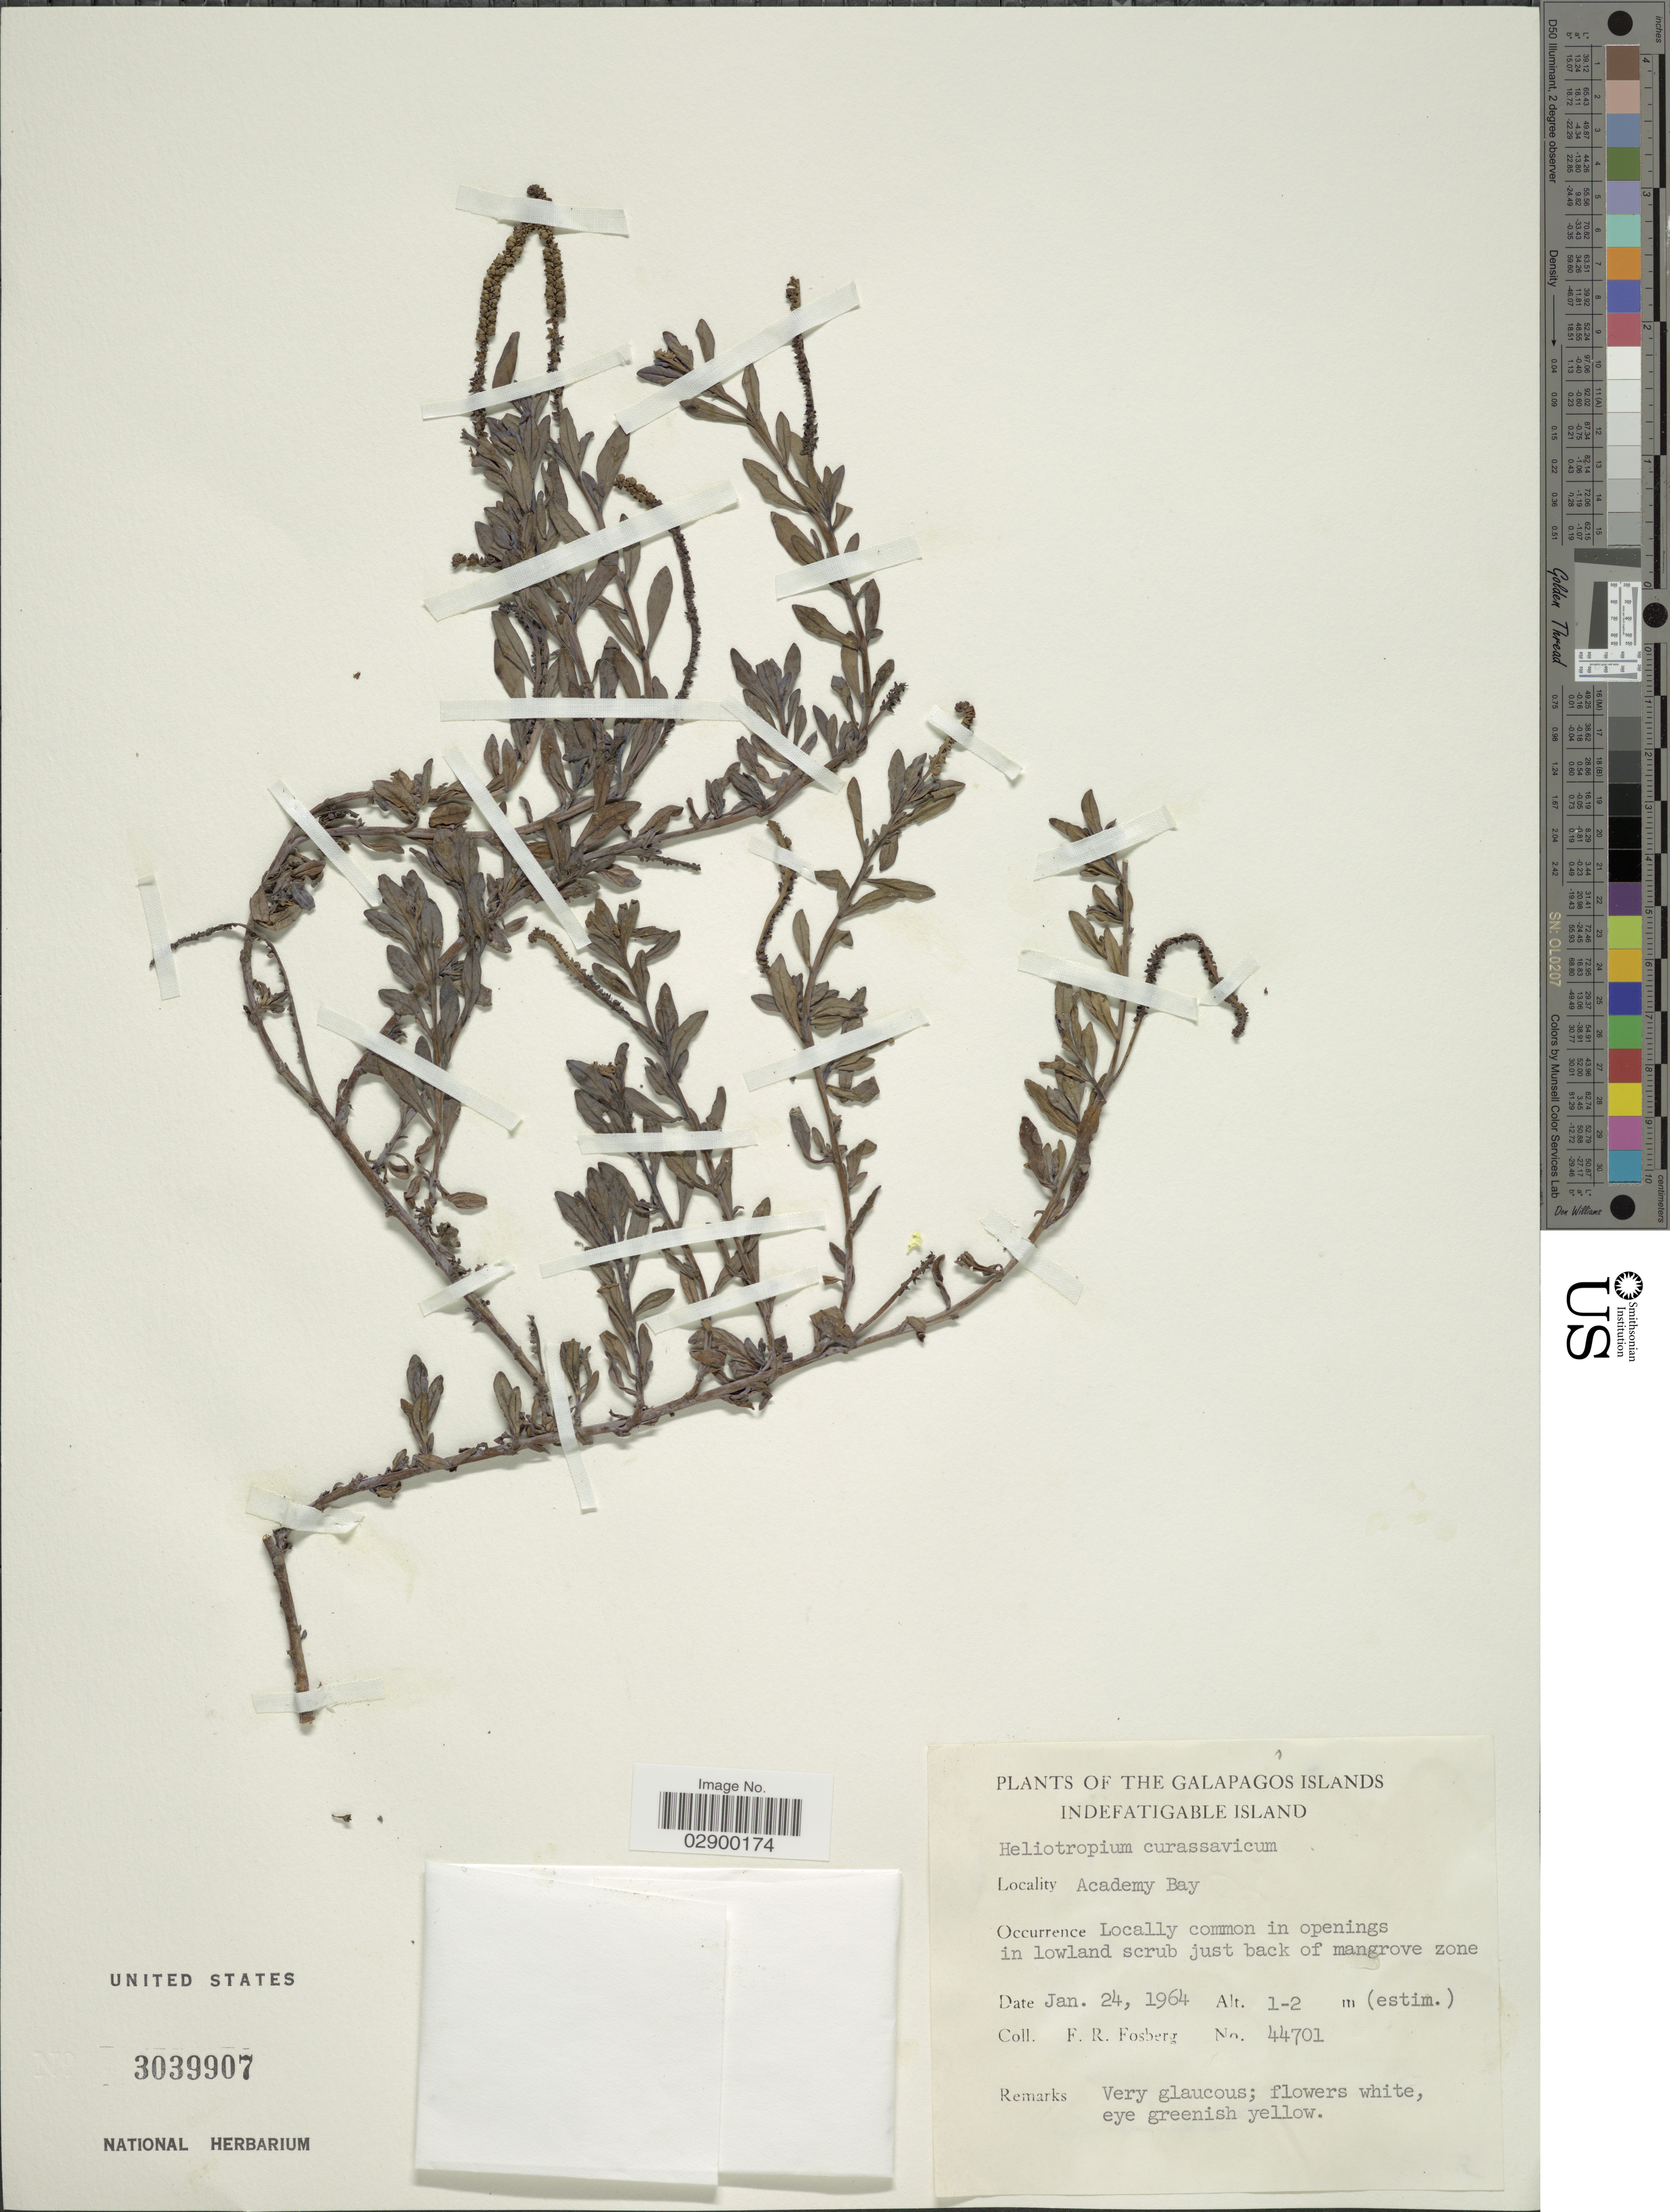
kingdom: Plantae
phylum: Tracheophyta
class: Magnoliopsida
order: Boraginales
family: Heliotropiaceae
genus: Heliotropium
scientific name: Heliotropium curassavicum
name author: L.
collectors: F. R. Fosberg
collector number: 44701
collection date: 1964-01-24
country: Ecuador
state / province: Colón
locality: The Galapagos Islands, Indefatigable Island, Academy Bay.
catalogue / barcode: US 3039907